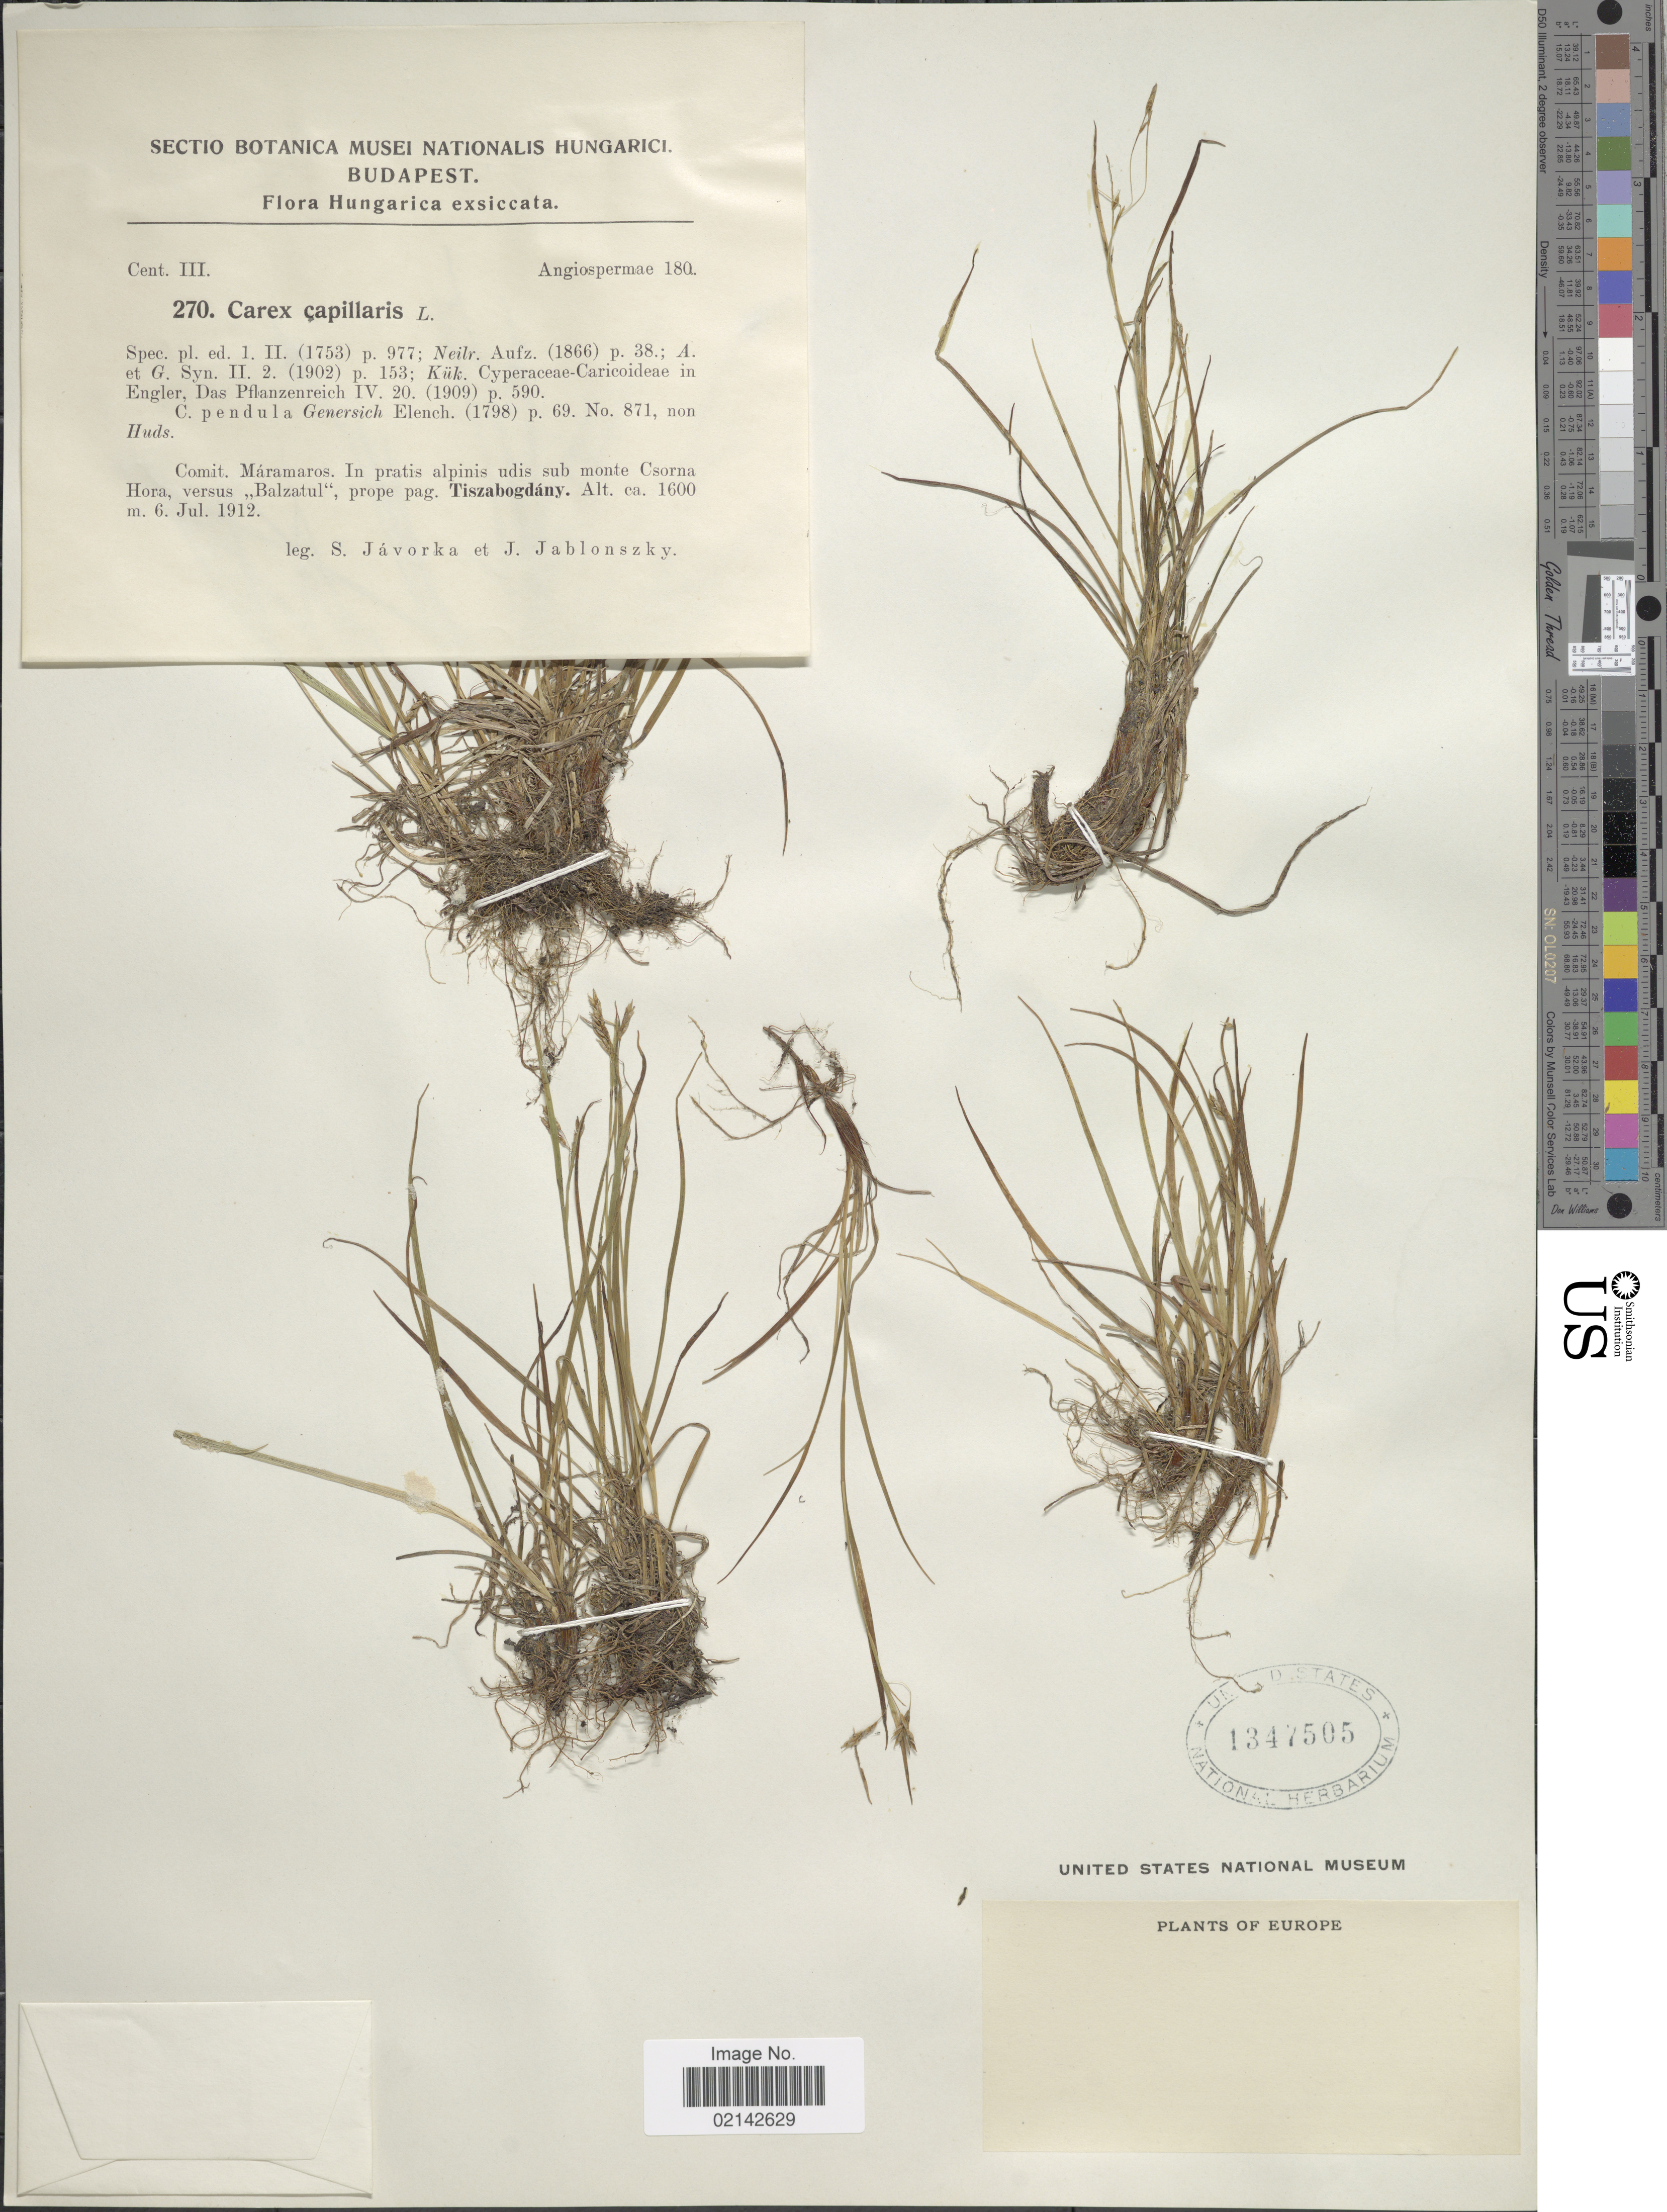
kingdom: Plantae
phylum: Tracheophyta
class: Liliopsida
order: Poales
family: Cyperaceae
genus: Carex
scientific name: Carex capillaris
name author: L.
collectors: S. Javorka & J. Jablonszky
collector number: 270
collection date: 1912-07-06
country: Hungary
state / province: Budapest, Capital District of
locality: Hungarica, Comit, Maramaros, in pratis alpinis udis sub monte Csorna Hora, versus "Bazatul", prope pag. Tiszabogdany.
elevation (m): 1600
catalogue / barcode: US 1347505